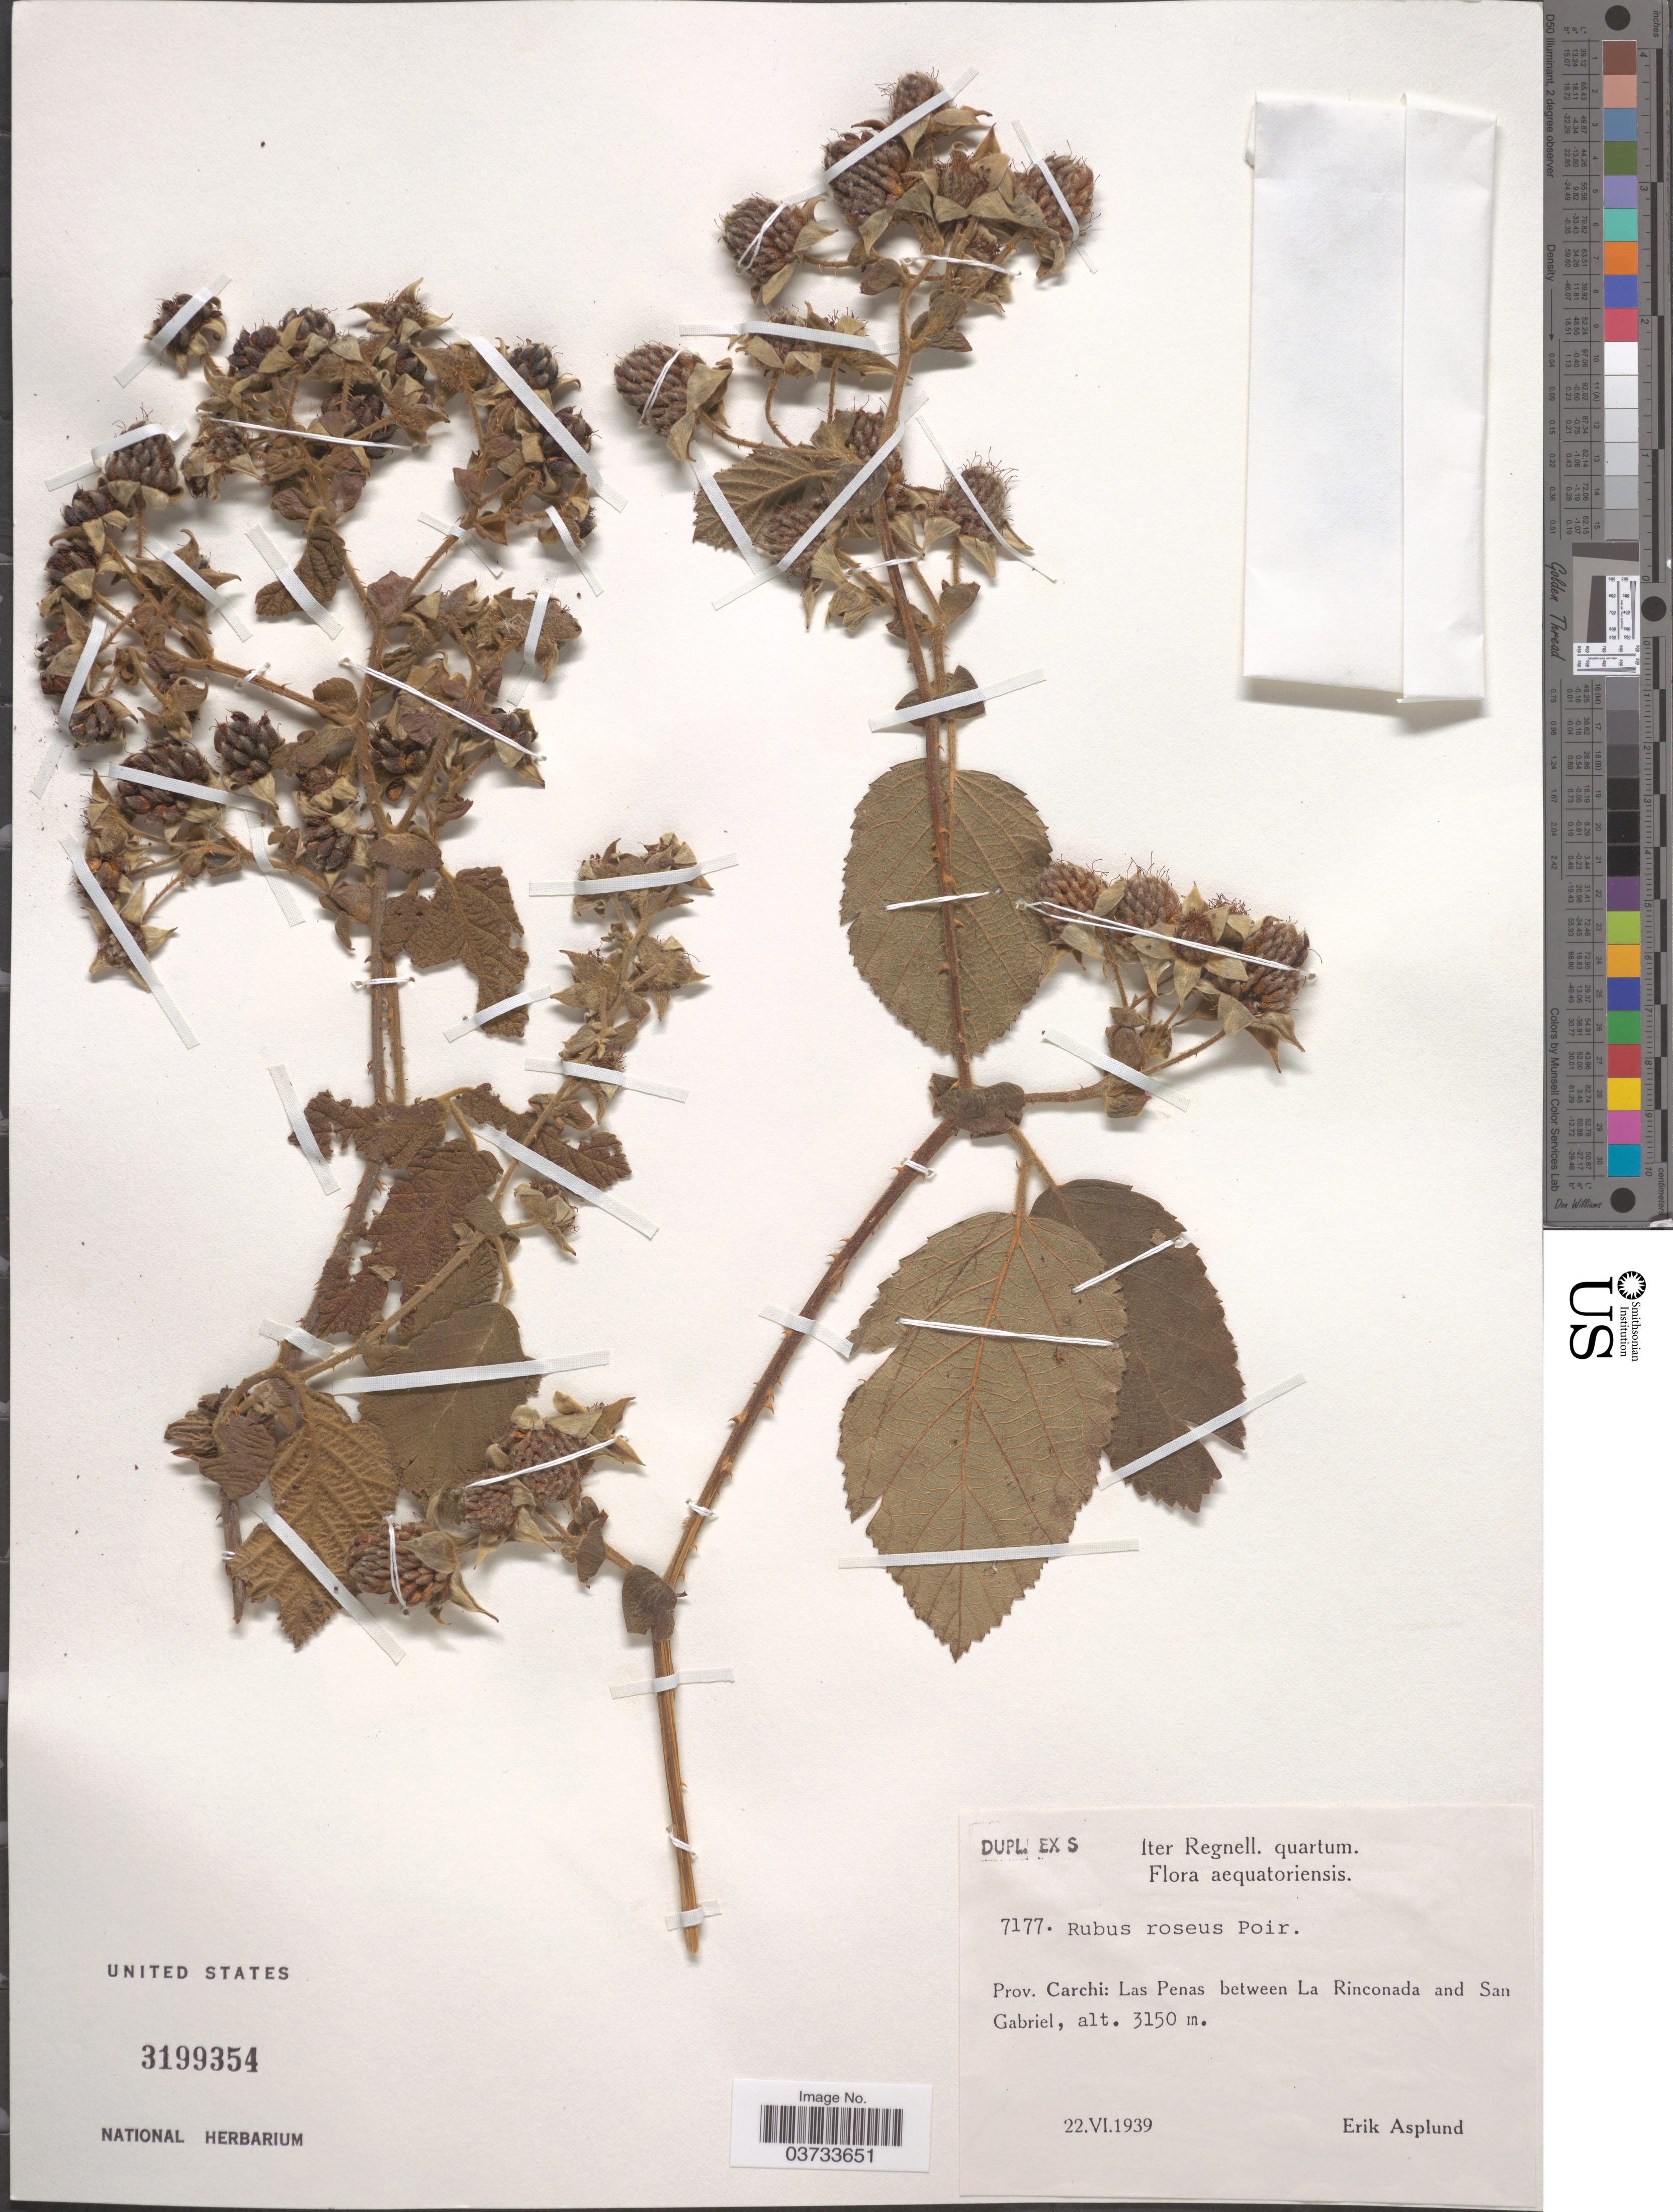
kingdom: Plantae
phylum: Tracheophyta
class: Magnoliopsida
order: Rosales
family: Rosaceae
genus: Rubus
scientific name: Rubus roseus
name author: Poir.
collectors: E. Asplund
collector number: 7177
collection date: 1939-06-22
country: Ecuador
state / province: Carchi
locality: Aequatoriensis. Las Penas between La Rinconada and San Gabriel.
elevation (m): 3150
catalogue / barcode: US 3199354